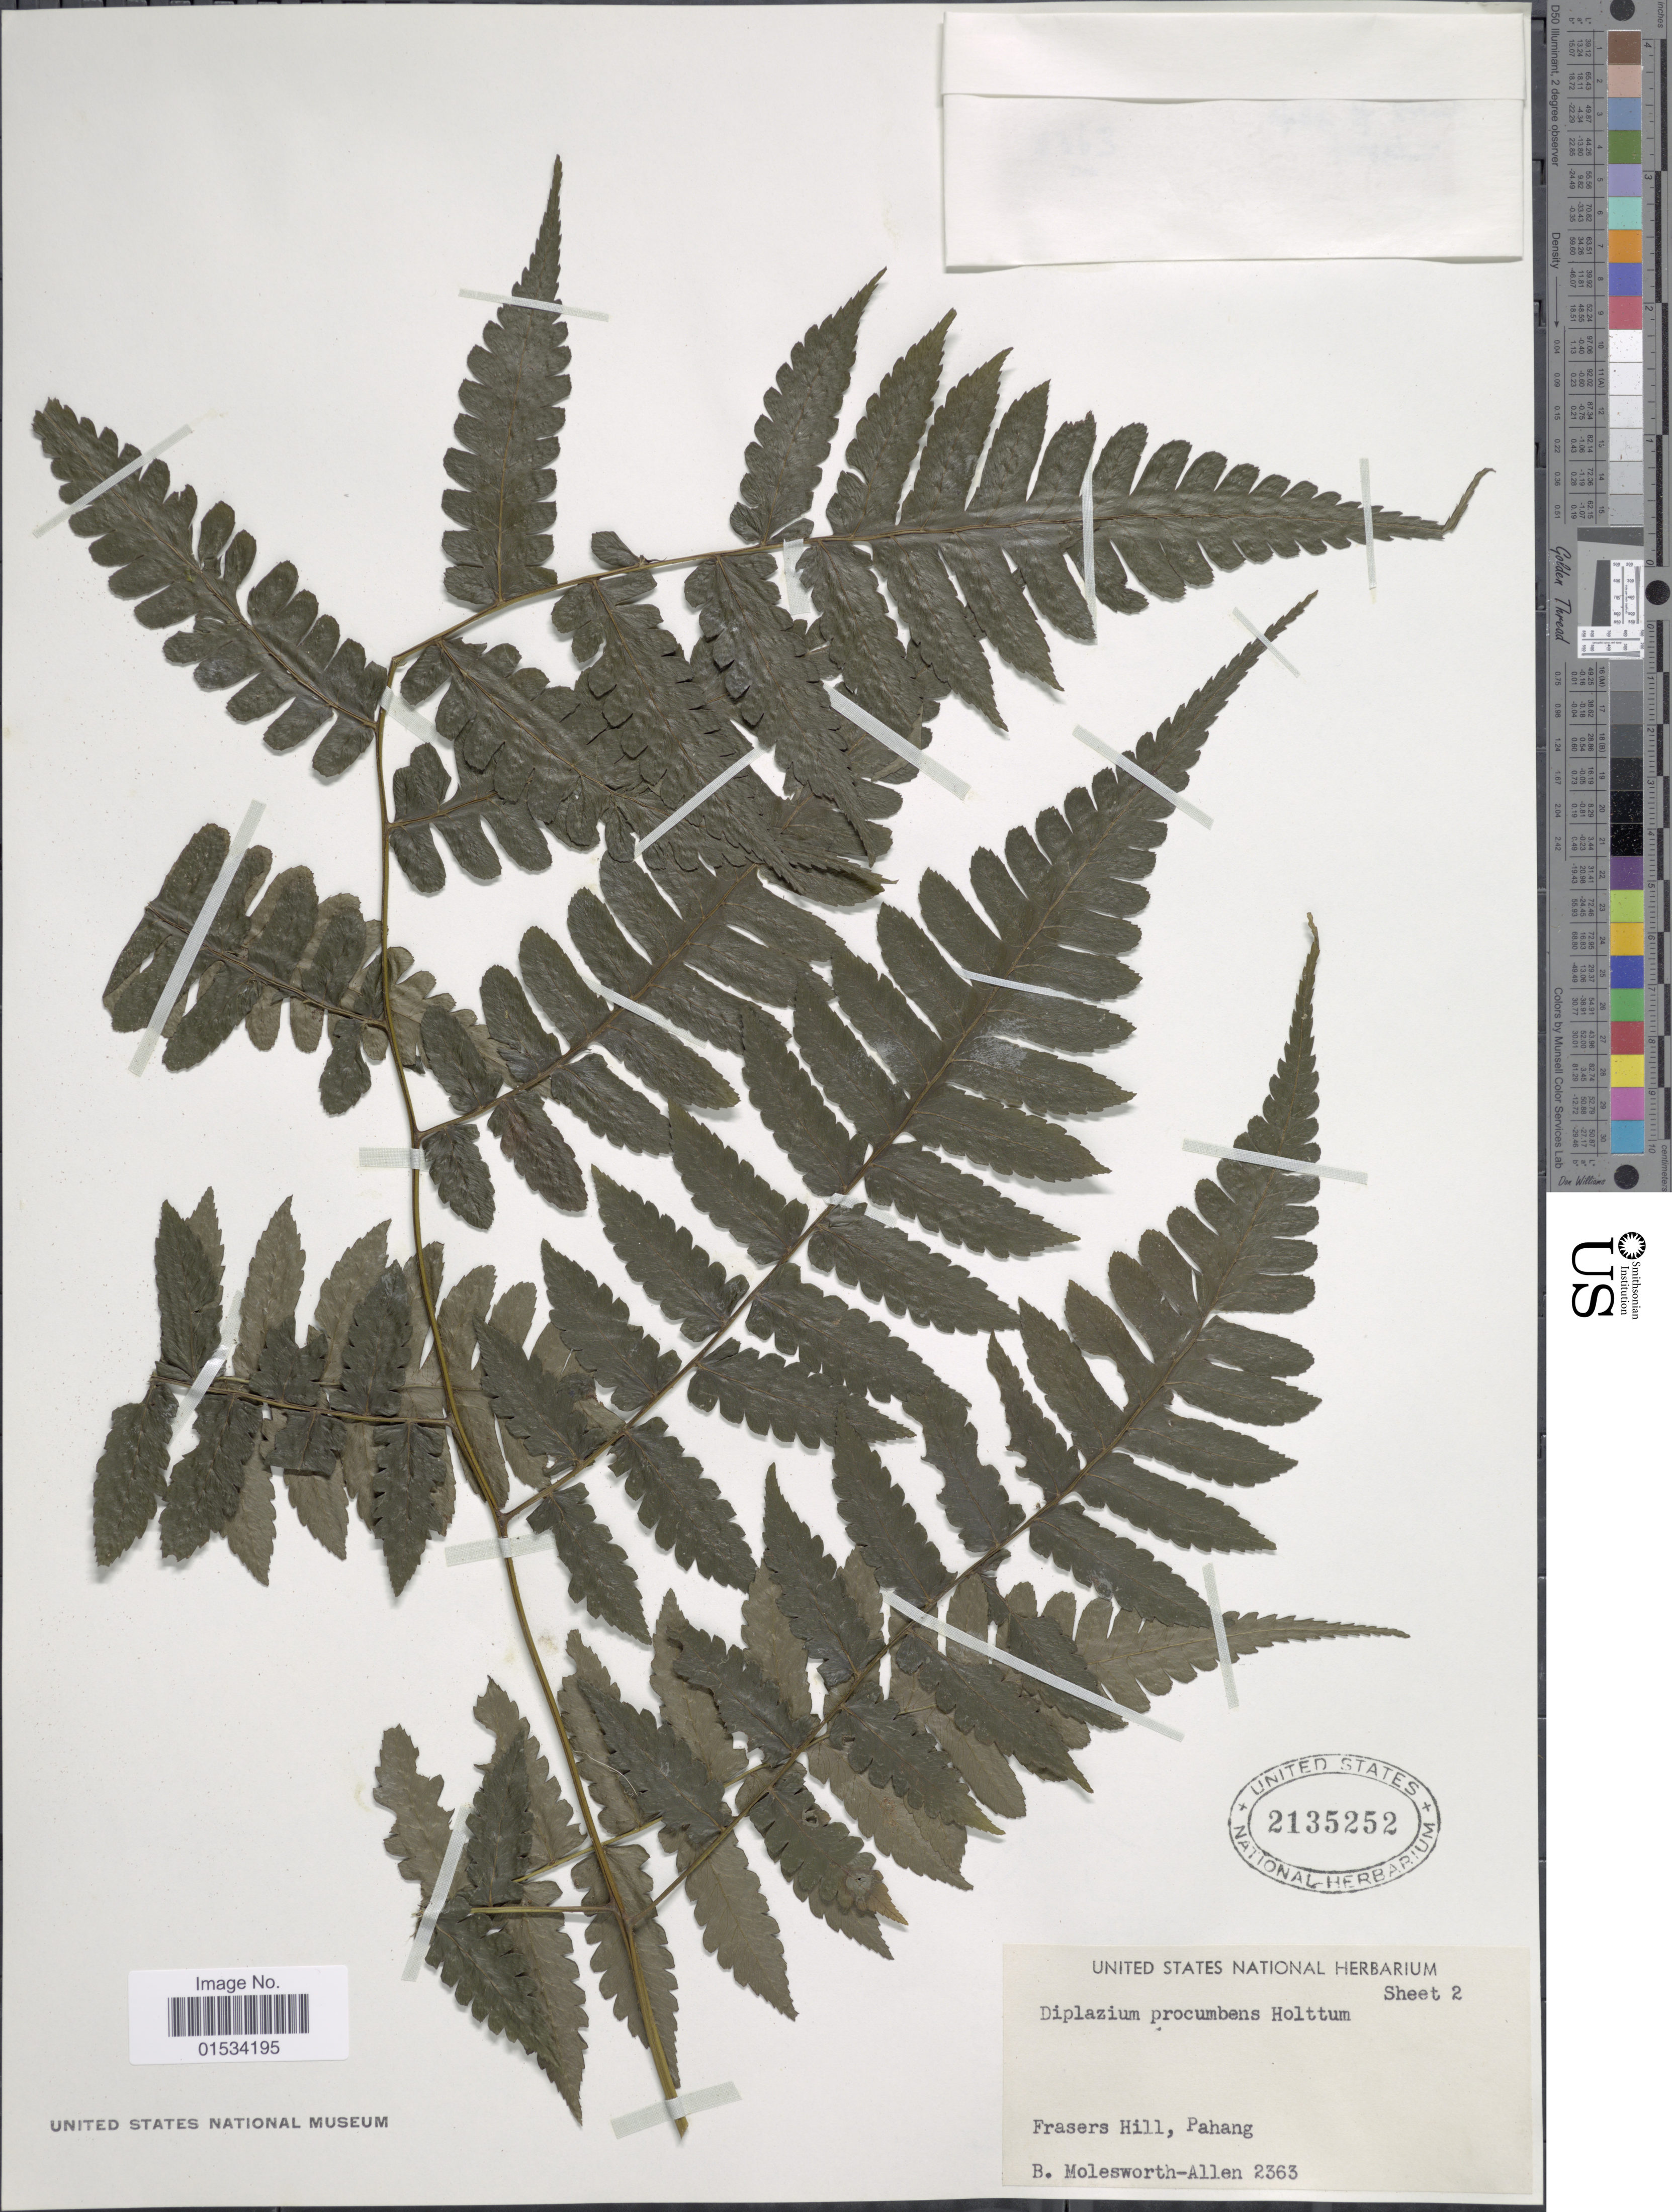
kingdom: Plantae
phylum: Tracheophyta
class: Polypodiopsida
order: Polypodiales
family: Athyriaceae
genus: Diplazium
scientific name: Diplazium procumbens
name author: Holttum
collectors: B. E. G. Molesworth-Allen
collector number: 2363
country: Malaysia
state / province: Pahang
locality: Frasers Hill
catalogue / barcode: US 2135252